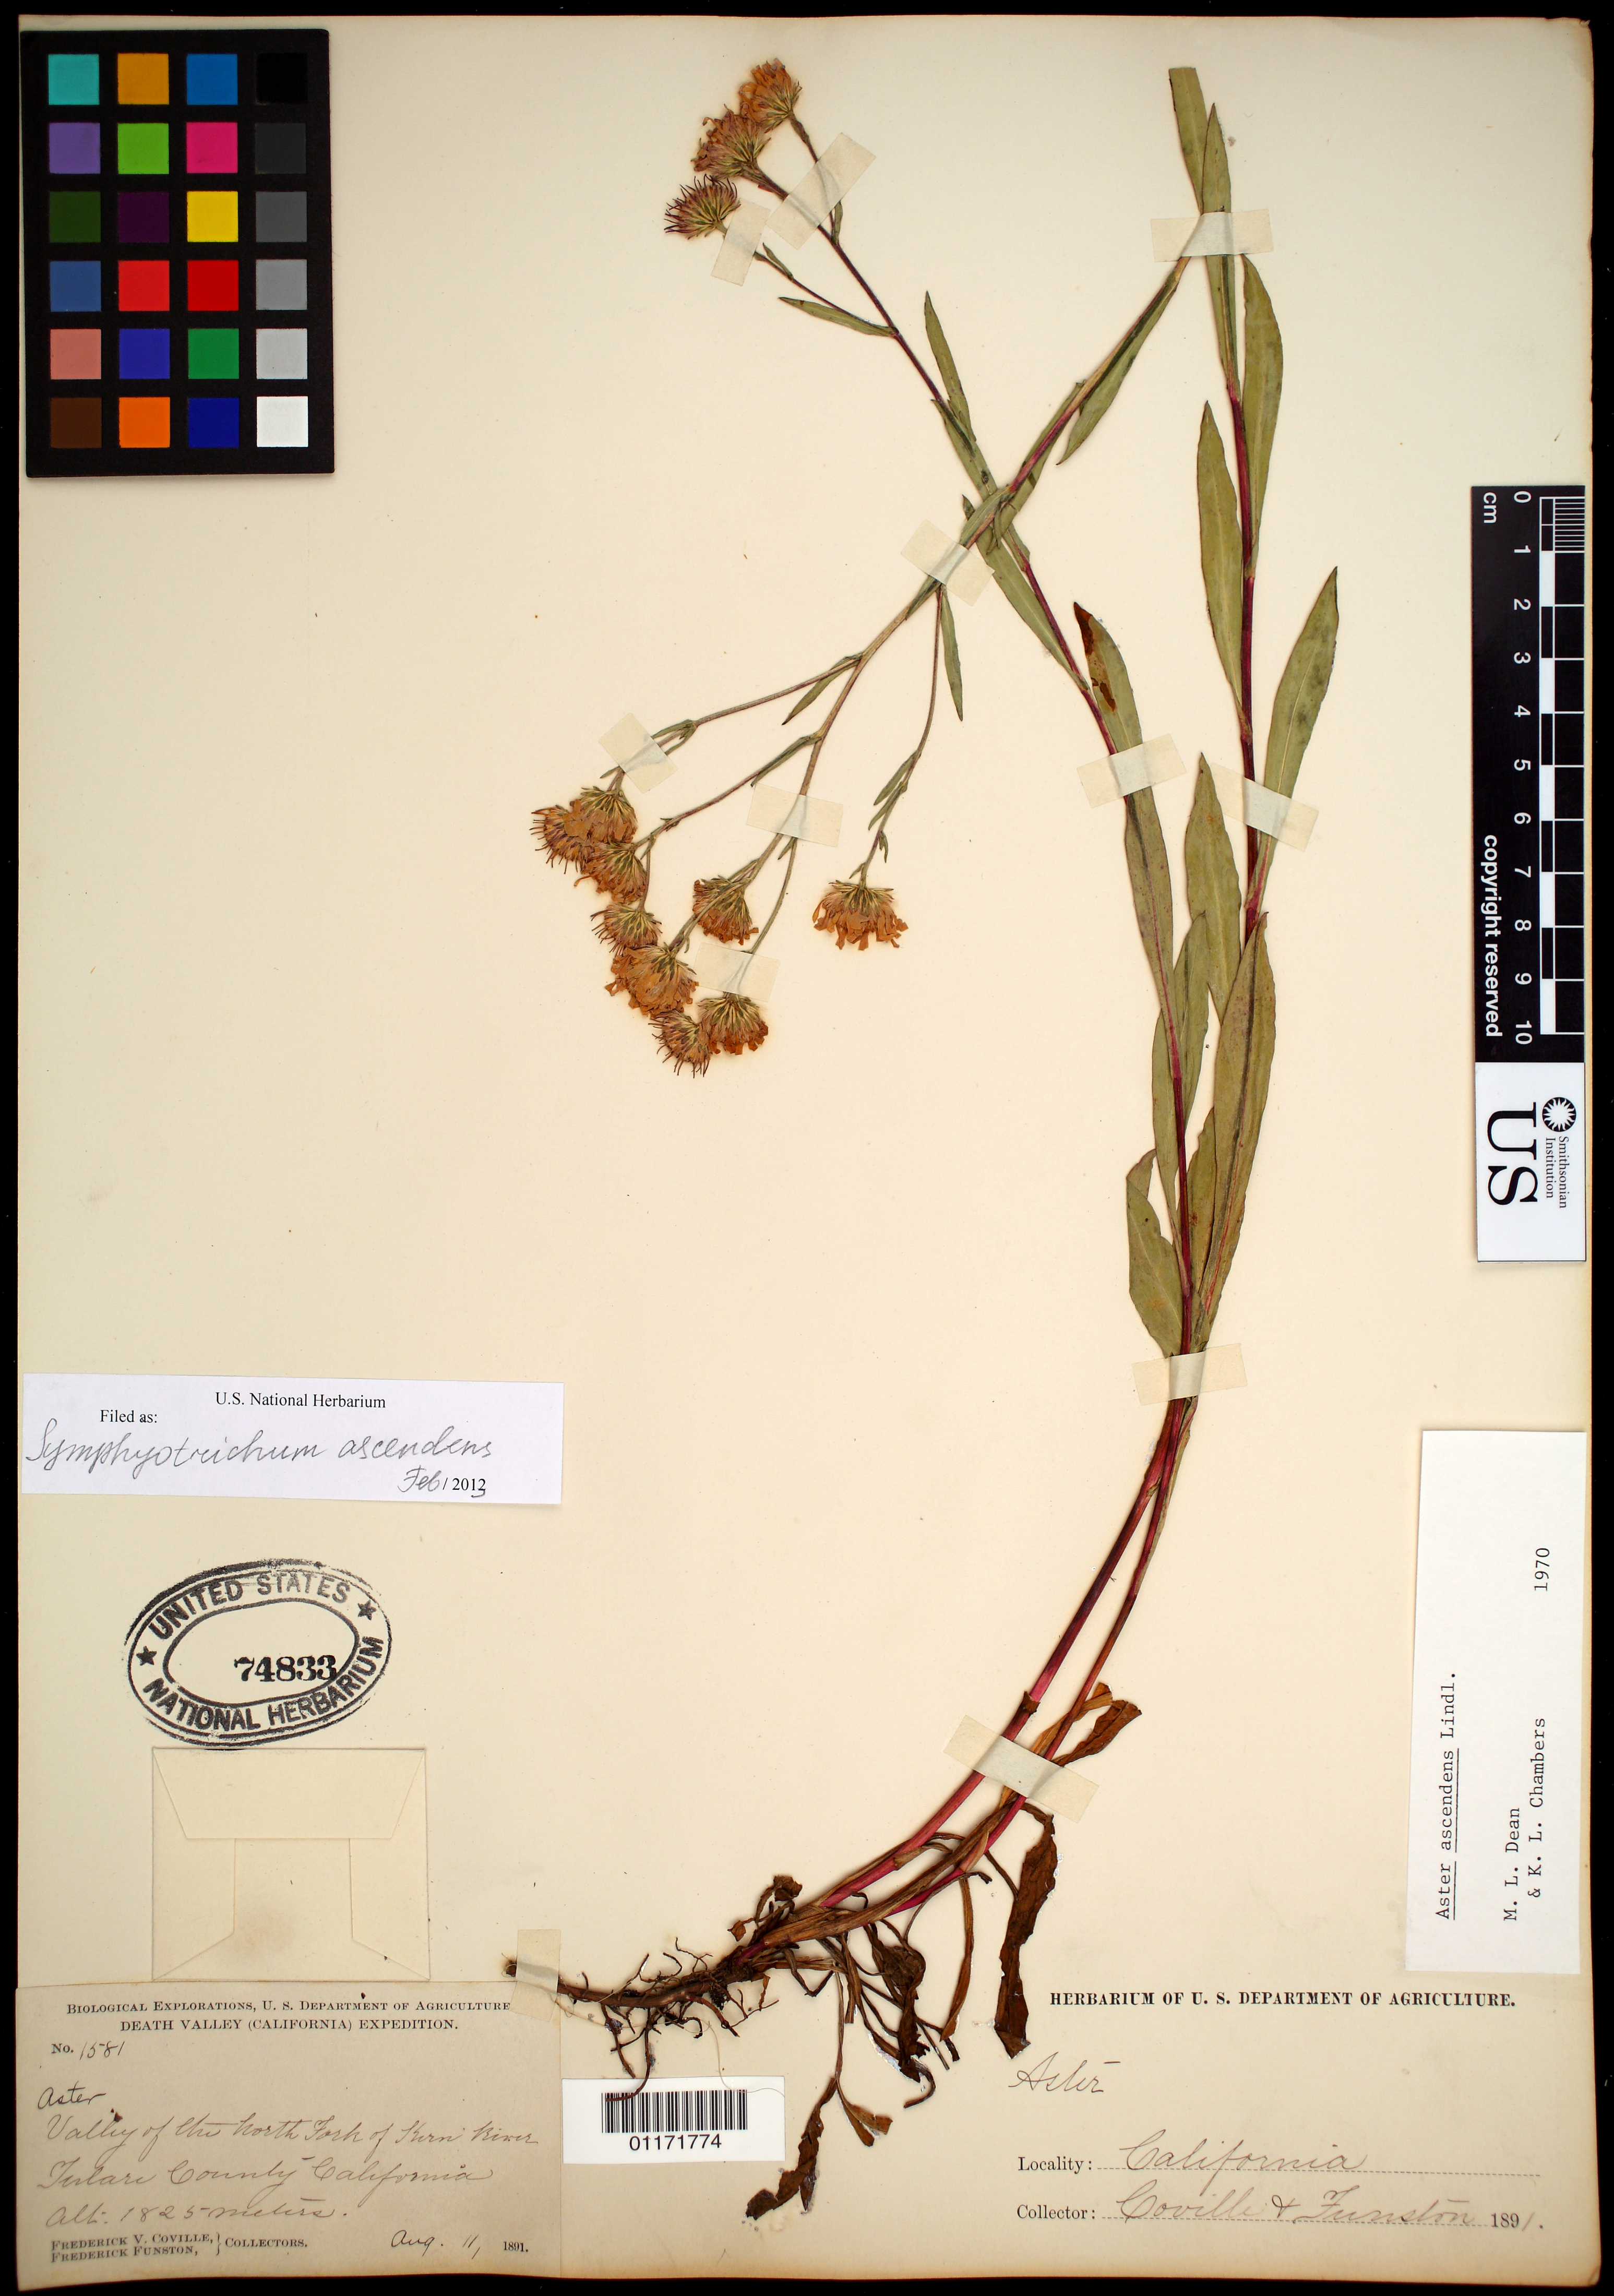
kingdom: Plantae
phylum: Tracheophyta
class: Magnoliopsida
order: Asterales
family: Asteraceae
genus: Symphyotrichum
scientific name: Symphyotrichum ascendens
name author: (Lindl.) G.L. Nesom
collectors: F. V. Coville & F. Funston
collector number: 1581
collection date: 1891-08-11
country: United States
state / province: California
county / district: Tulare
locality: Valley of the north Fork of Kern River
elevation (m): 1825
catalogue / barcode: US 74833